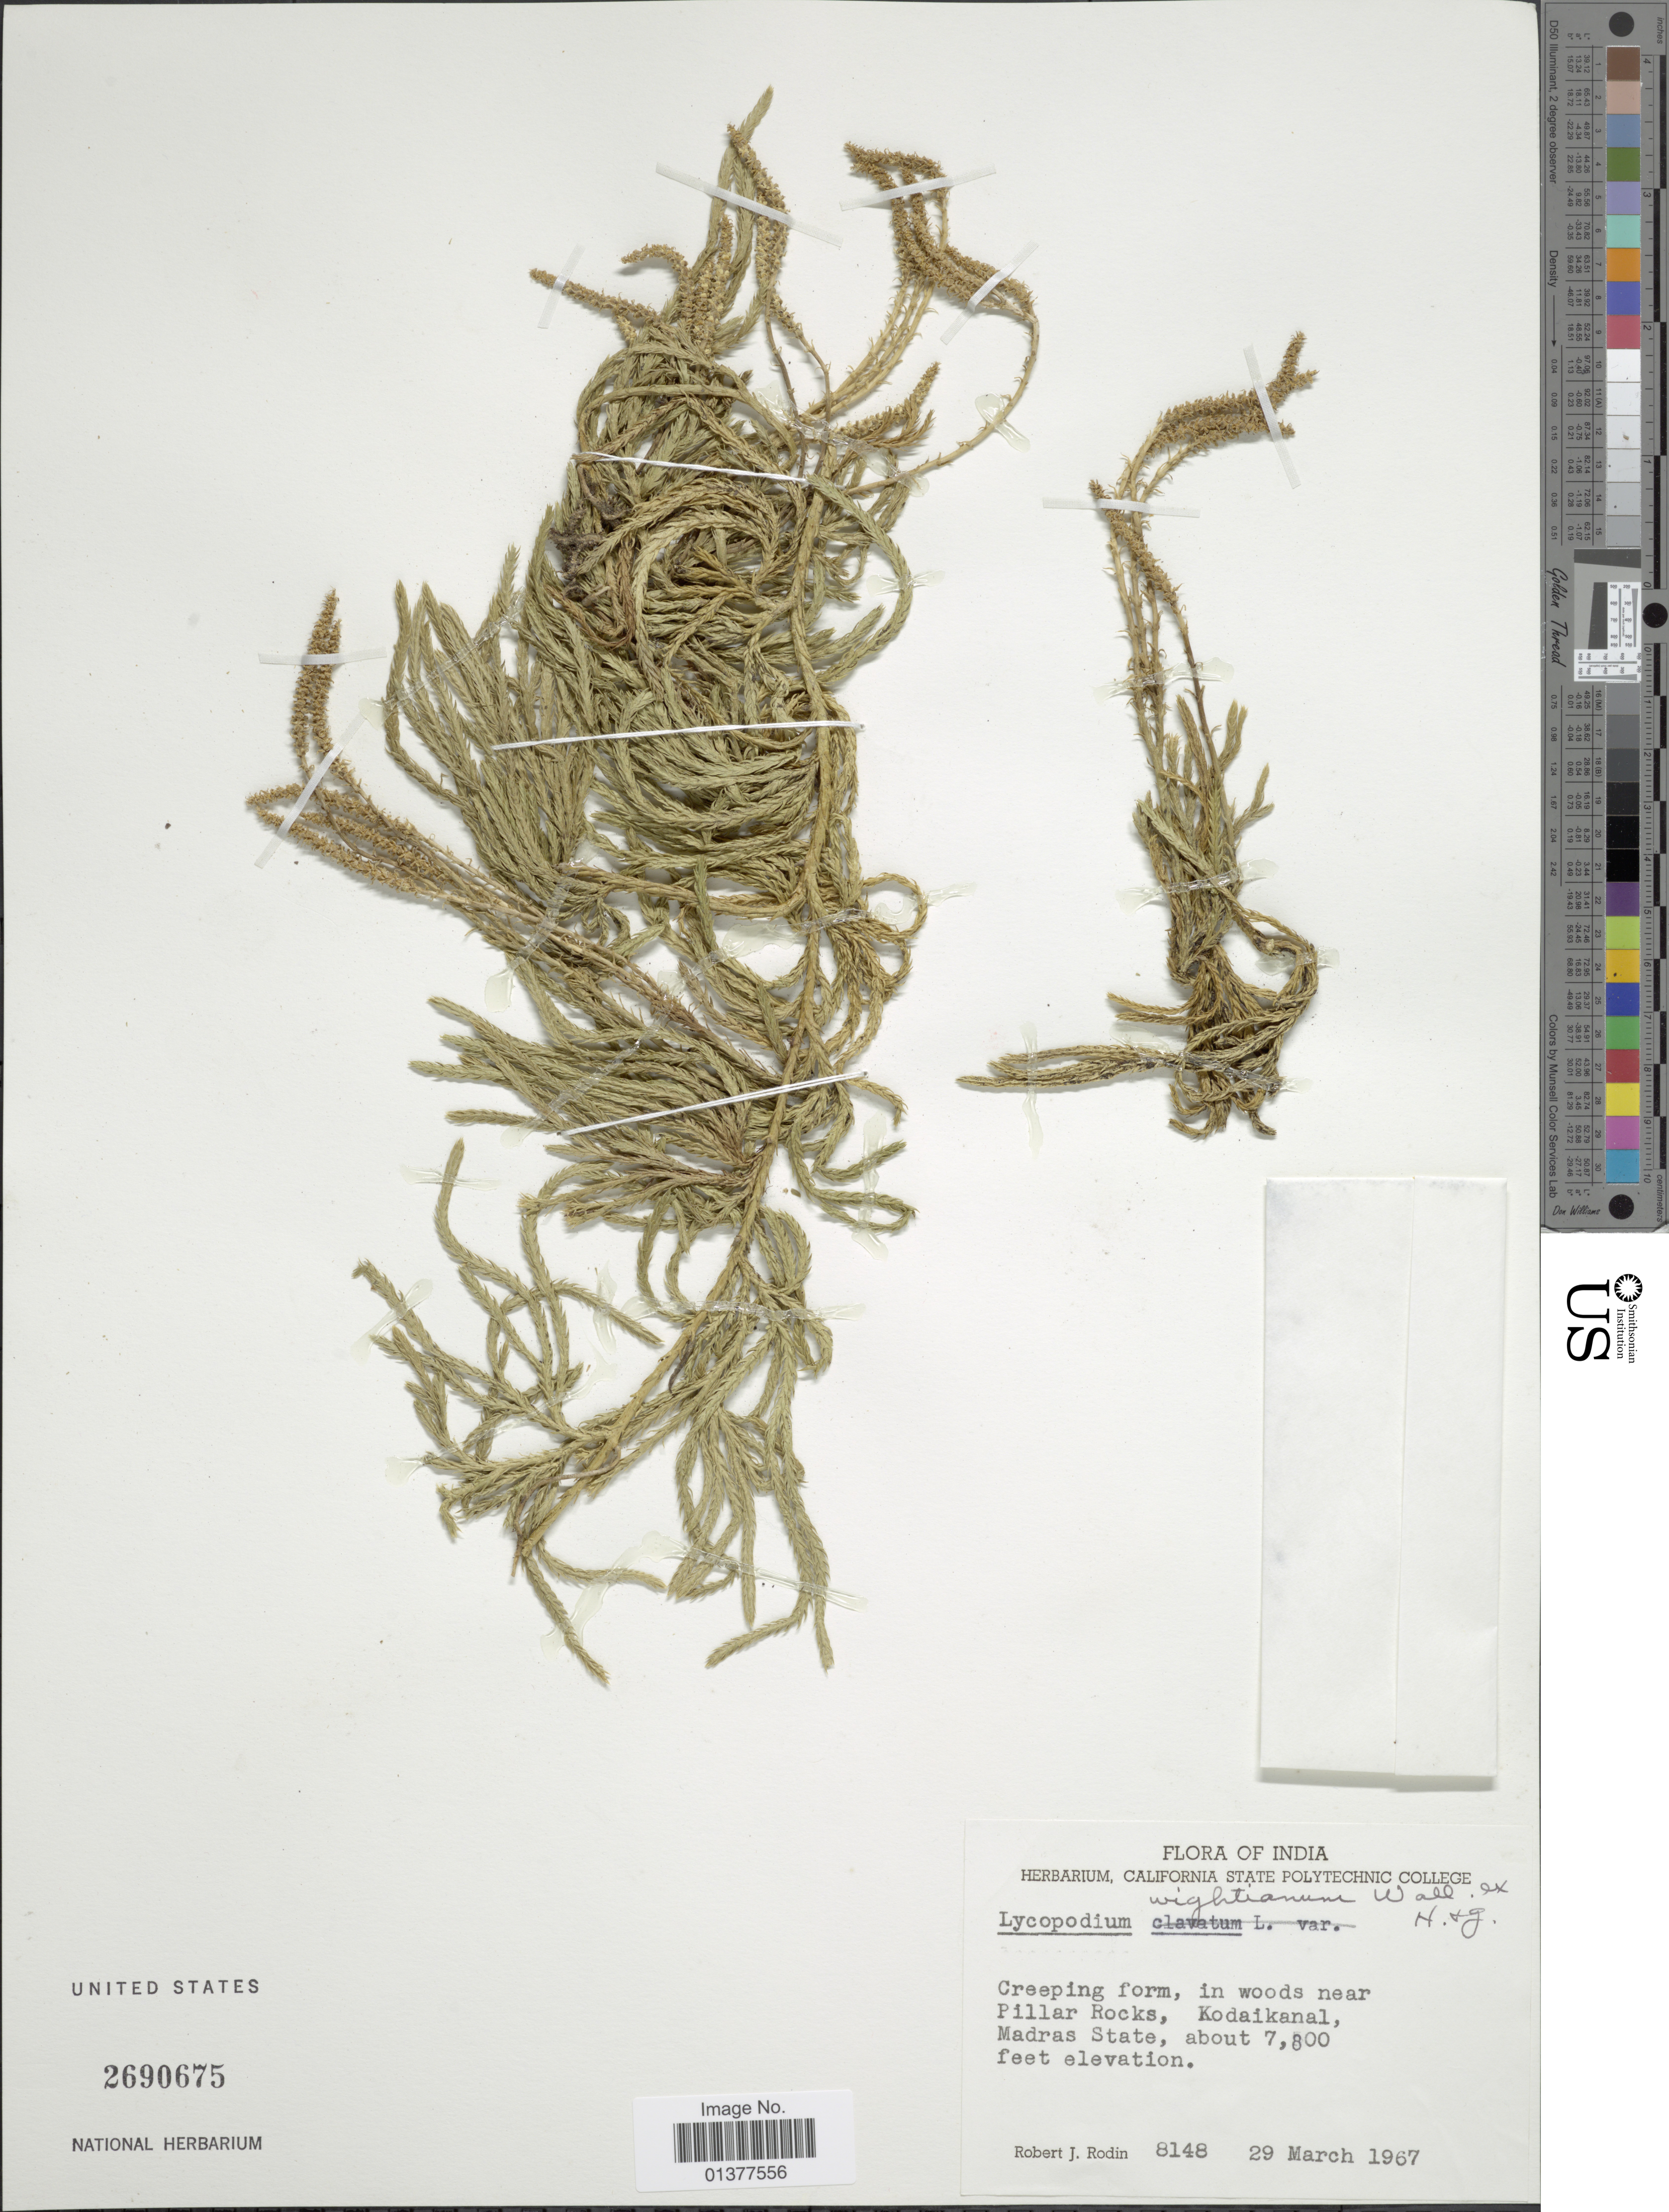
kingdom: Plantae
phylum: Tracheophyta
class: Lycopodiopsida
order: Lycopodiales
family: Lycopodiaceae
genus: Diphasiastrum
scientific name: Diphasiastrum wightianum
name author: (Wall. ex Hook. & Grev.) Holub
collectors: R. J. Rodin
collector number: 8148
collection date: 1967-03-29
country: India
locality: Creeping form, in woods near Pillar Rocks, Kodaikanal, Madras State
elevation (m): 2377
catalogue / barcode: US 2690675